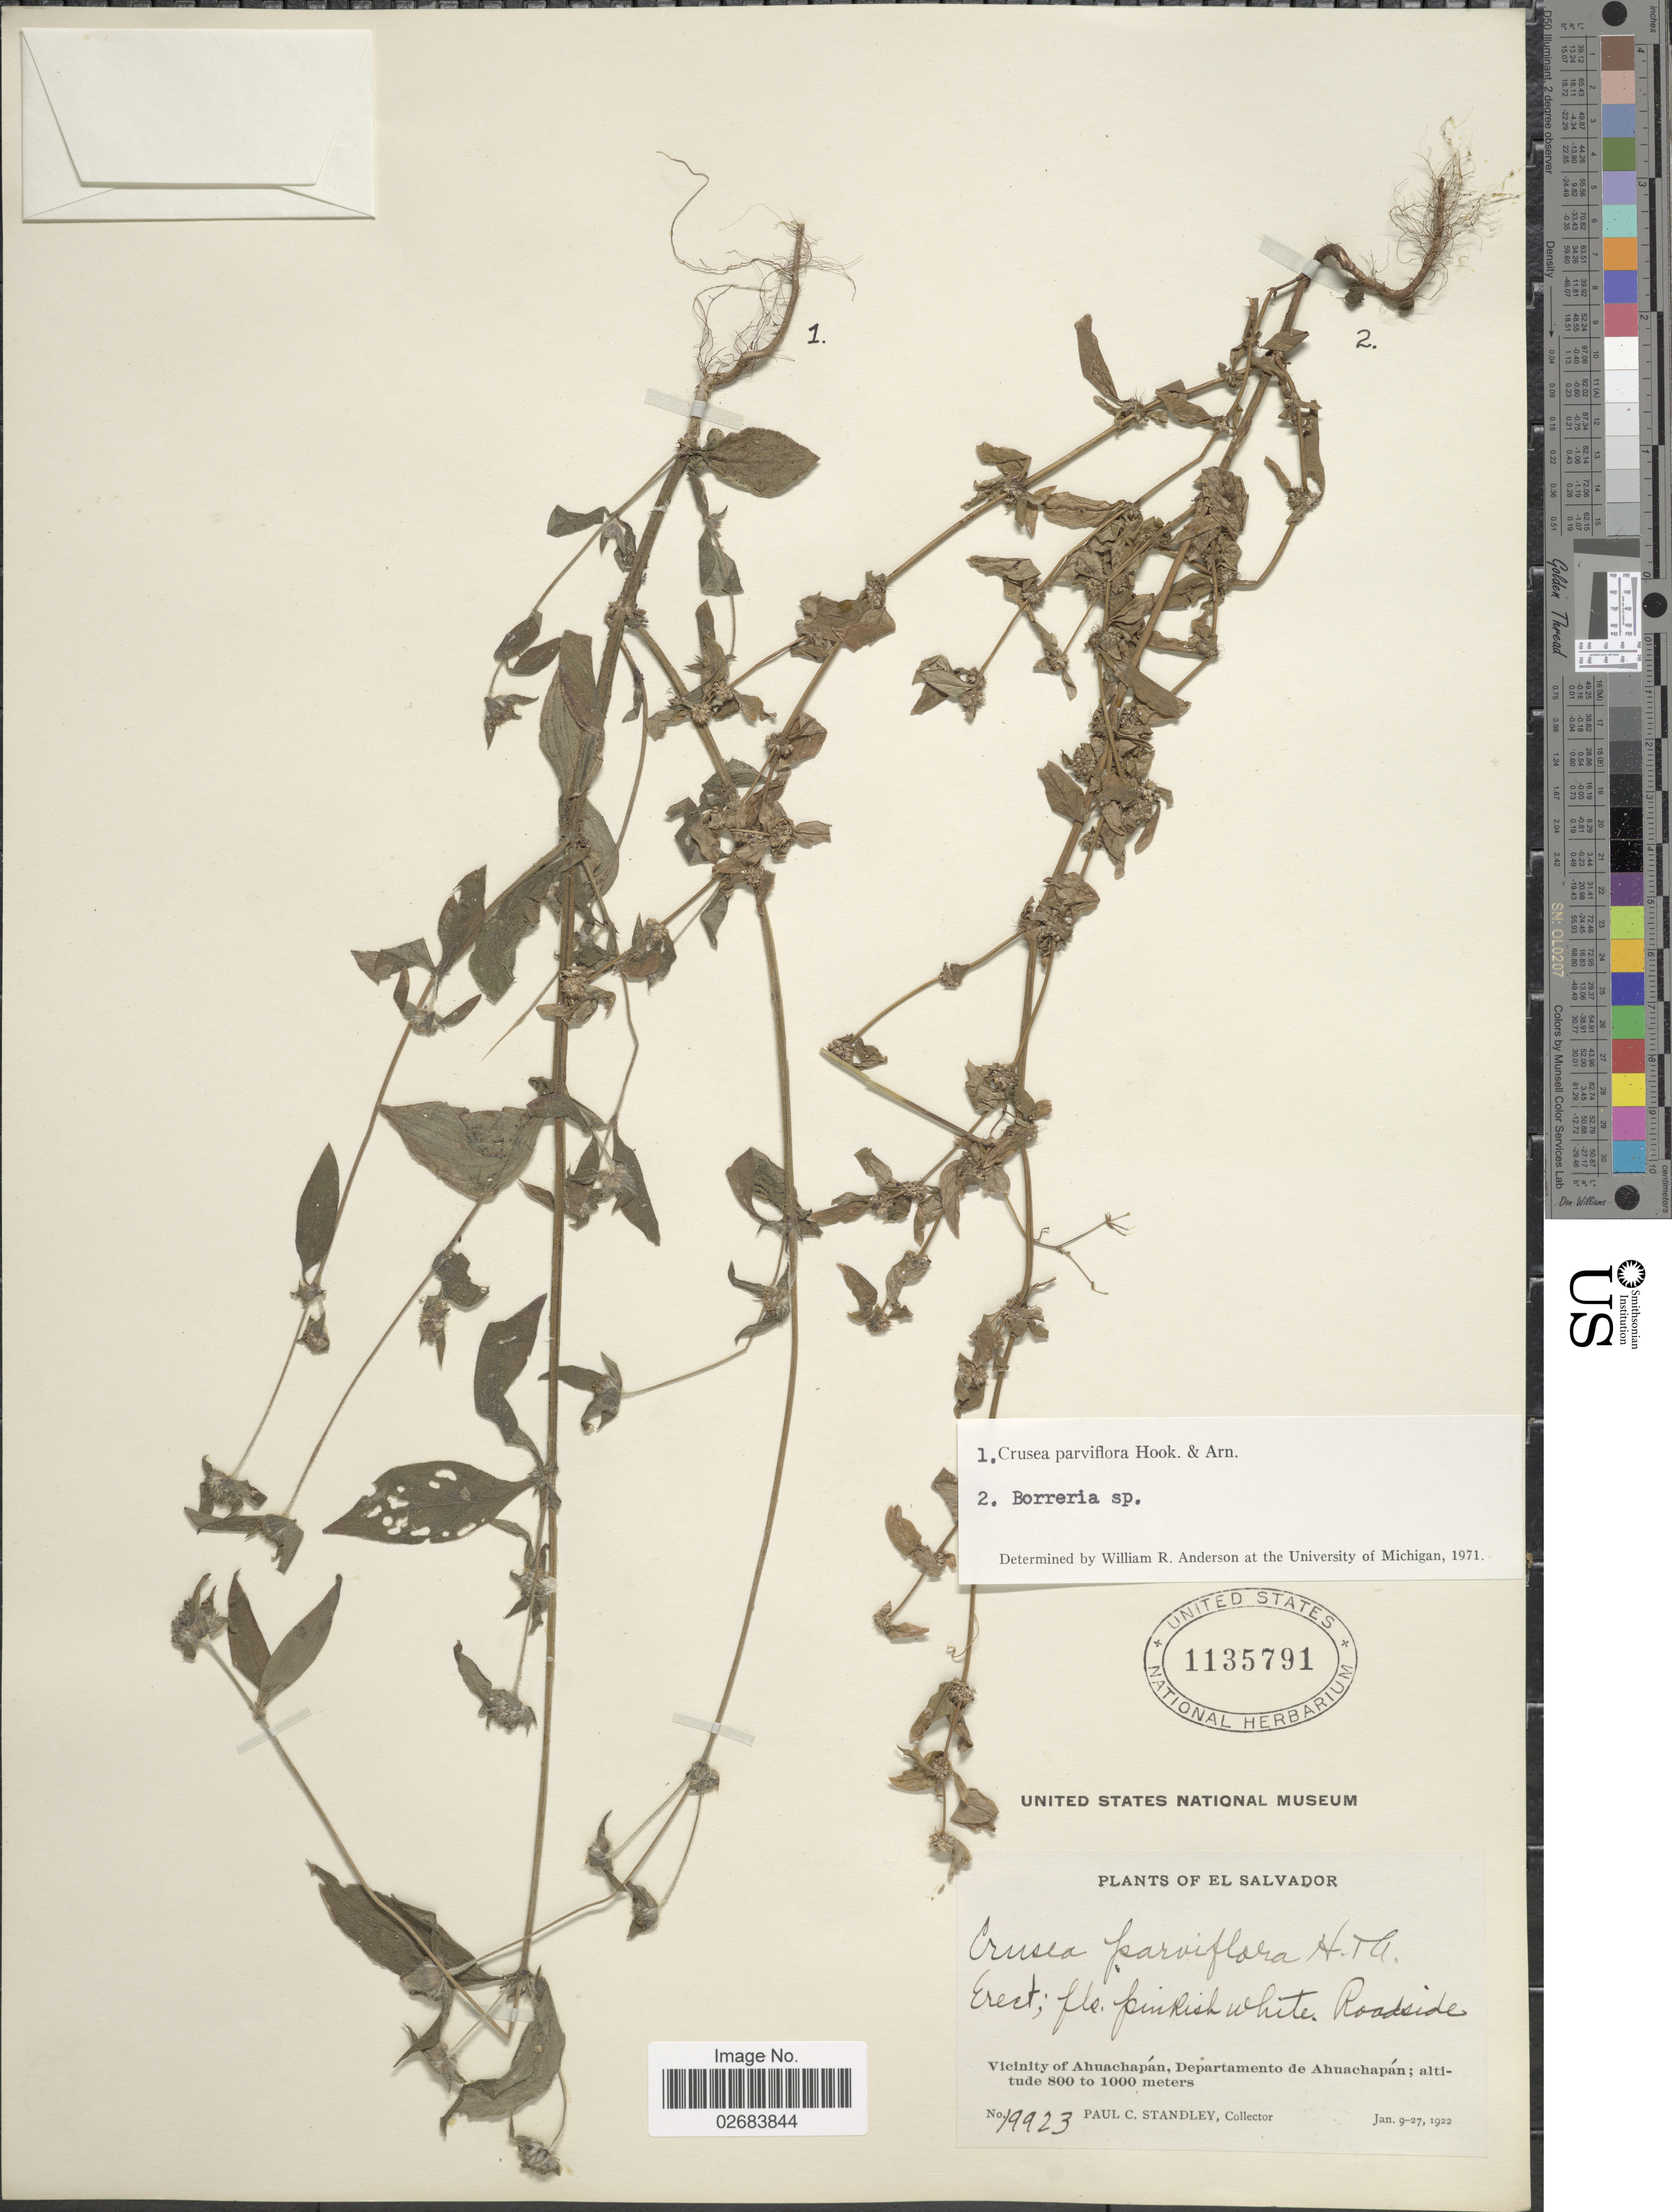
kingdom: Plantae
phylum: Tracheophyta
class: Magnoliopsida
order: Gentianales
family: Rubiaceae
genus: Crusea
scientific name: Crusea parviflora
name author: Hook. & Arn.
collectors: P. C. Standley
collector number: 19923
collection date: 1922-01-09/1922-01-27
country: El Salvador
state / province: Ahuachapan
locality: Vicinity of Ahuachapan, roadside.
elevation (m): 800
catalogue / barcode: US 1135791